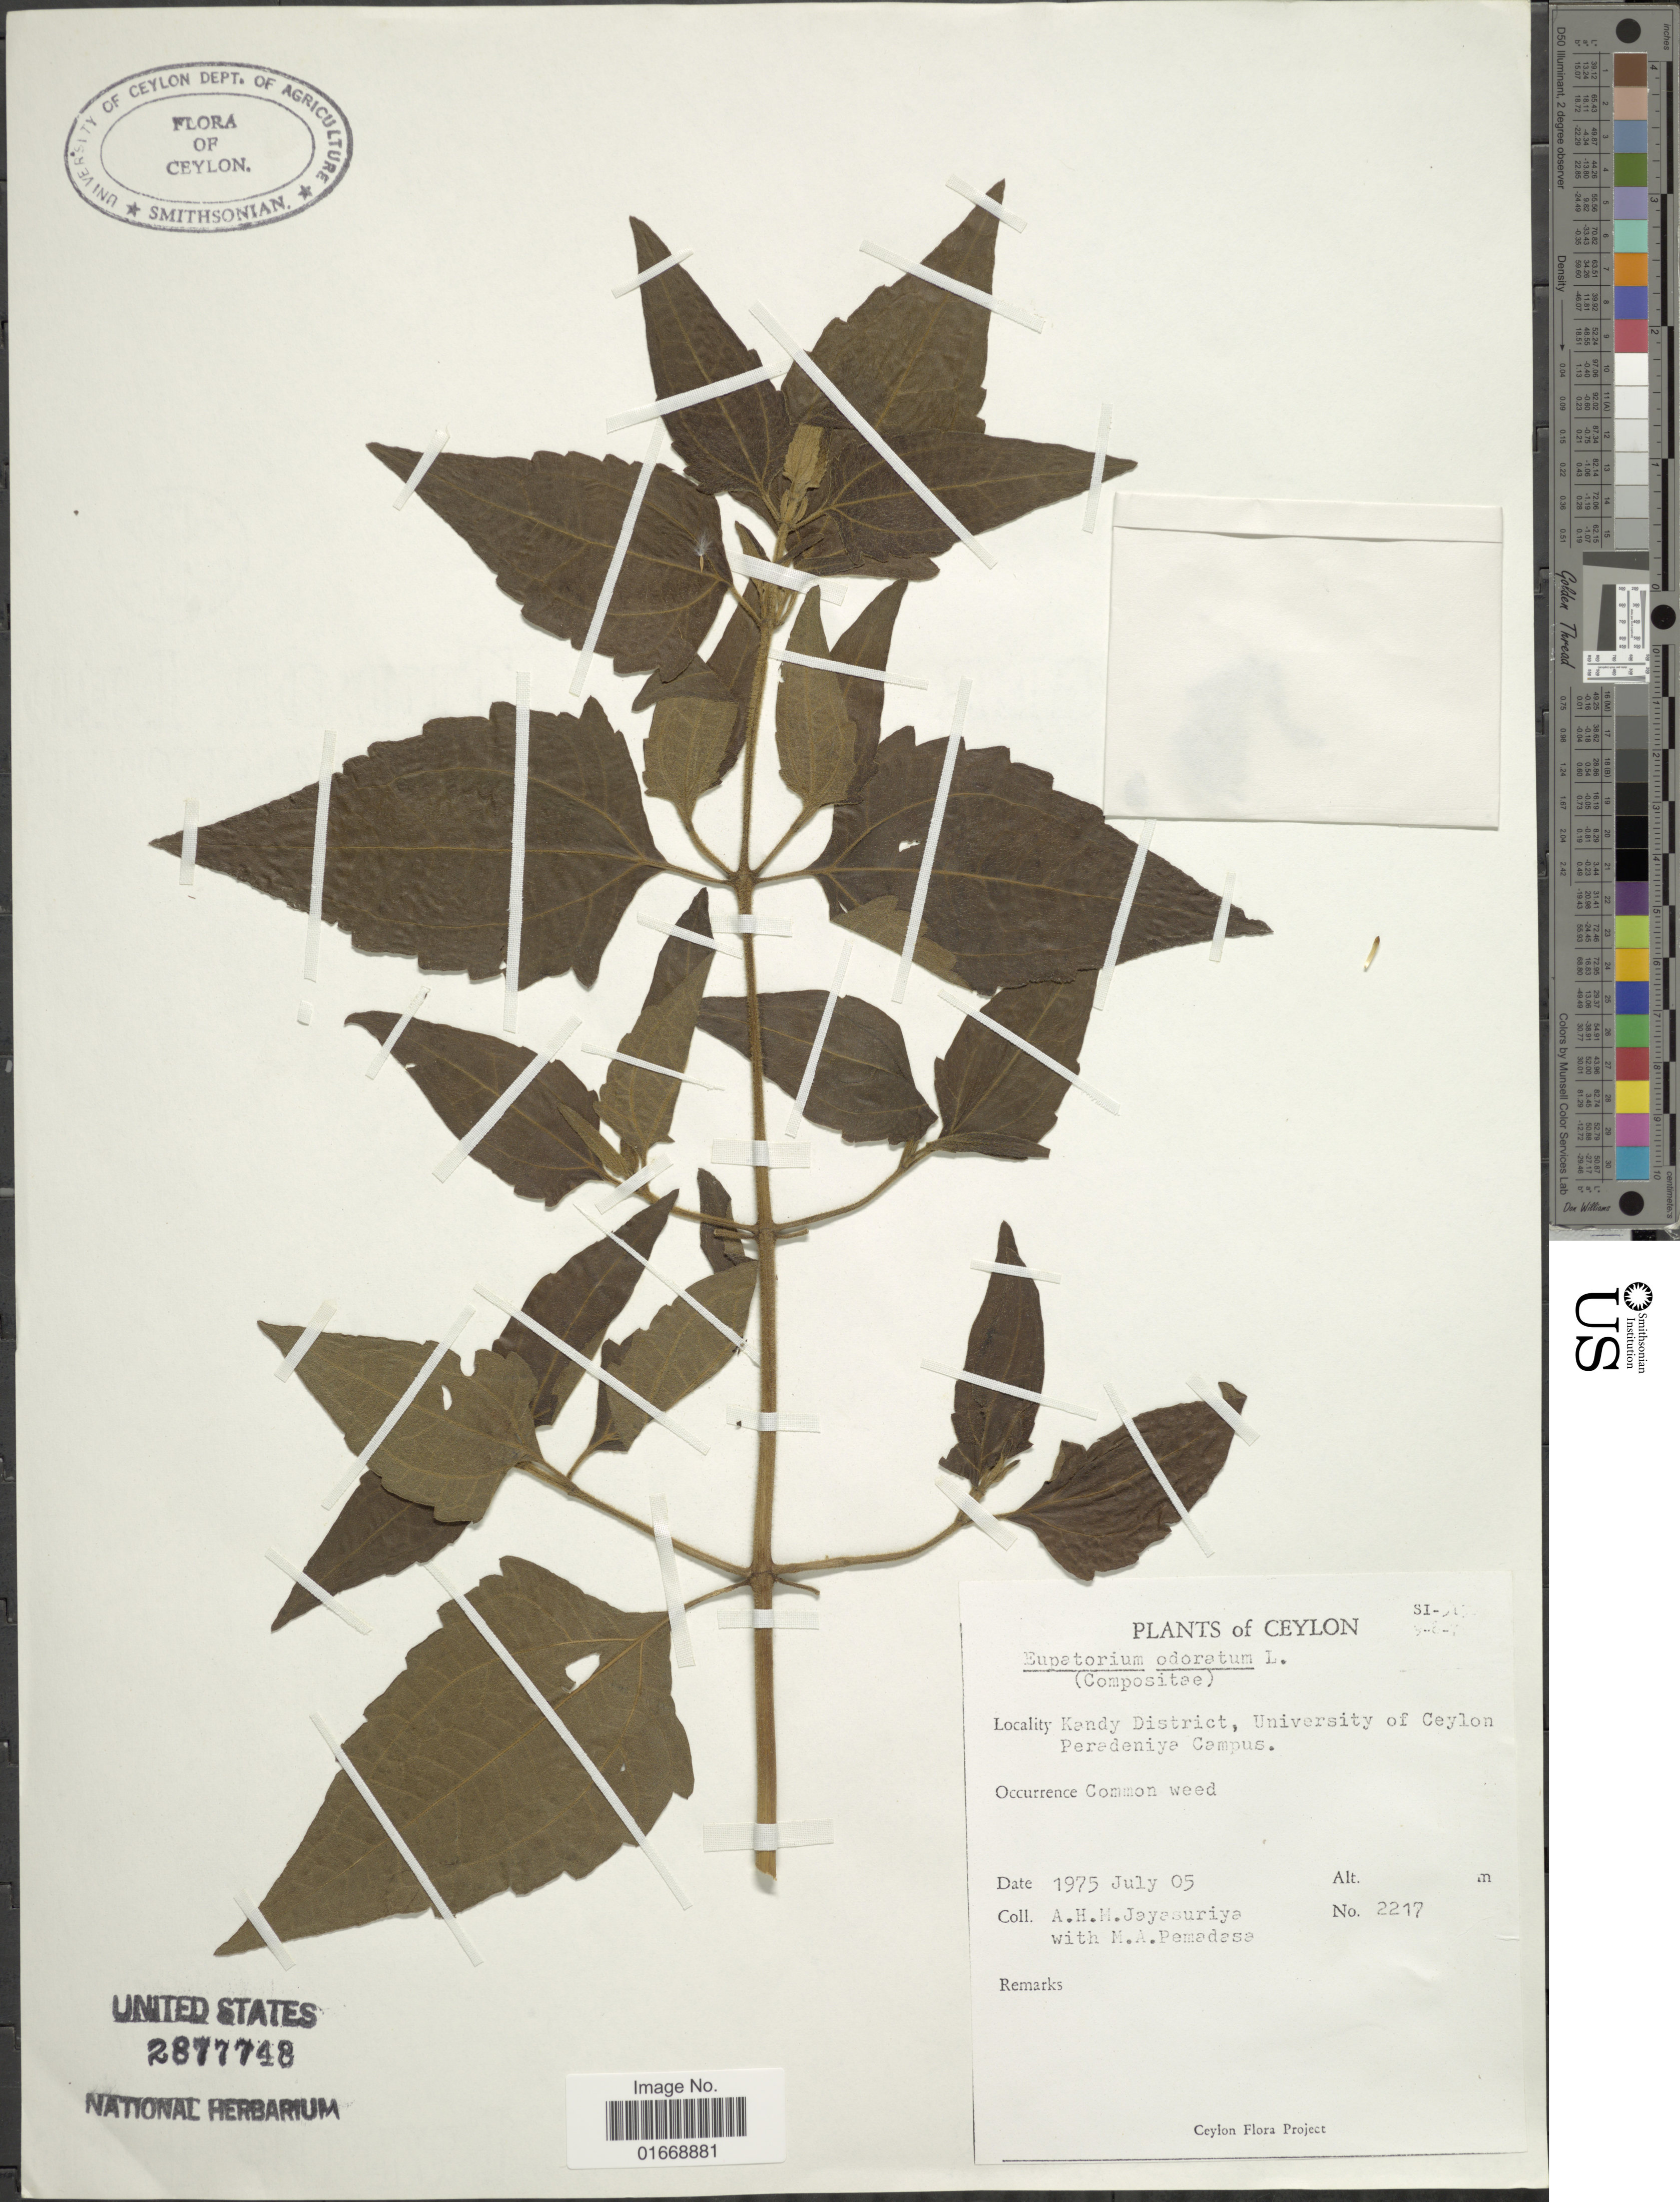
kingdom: Plantae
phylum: Tracheophyta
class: Magnoliopsida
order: Asterales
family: Asteraceae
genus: Chromolaena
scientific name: Chromolaena odorata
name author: (L.) R.M. King & H. Rob.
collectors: A. H. Jayasuriya & M. Pemadasa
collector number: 2217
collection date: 1975-07-05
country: Sri Lanka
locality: Ceylon, Kandy District, University of Ceylon Peradeniya Campus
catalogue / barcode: US 2877748